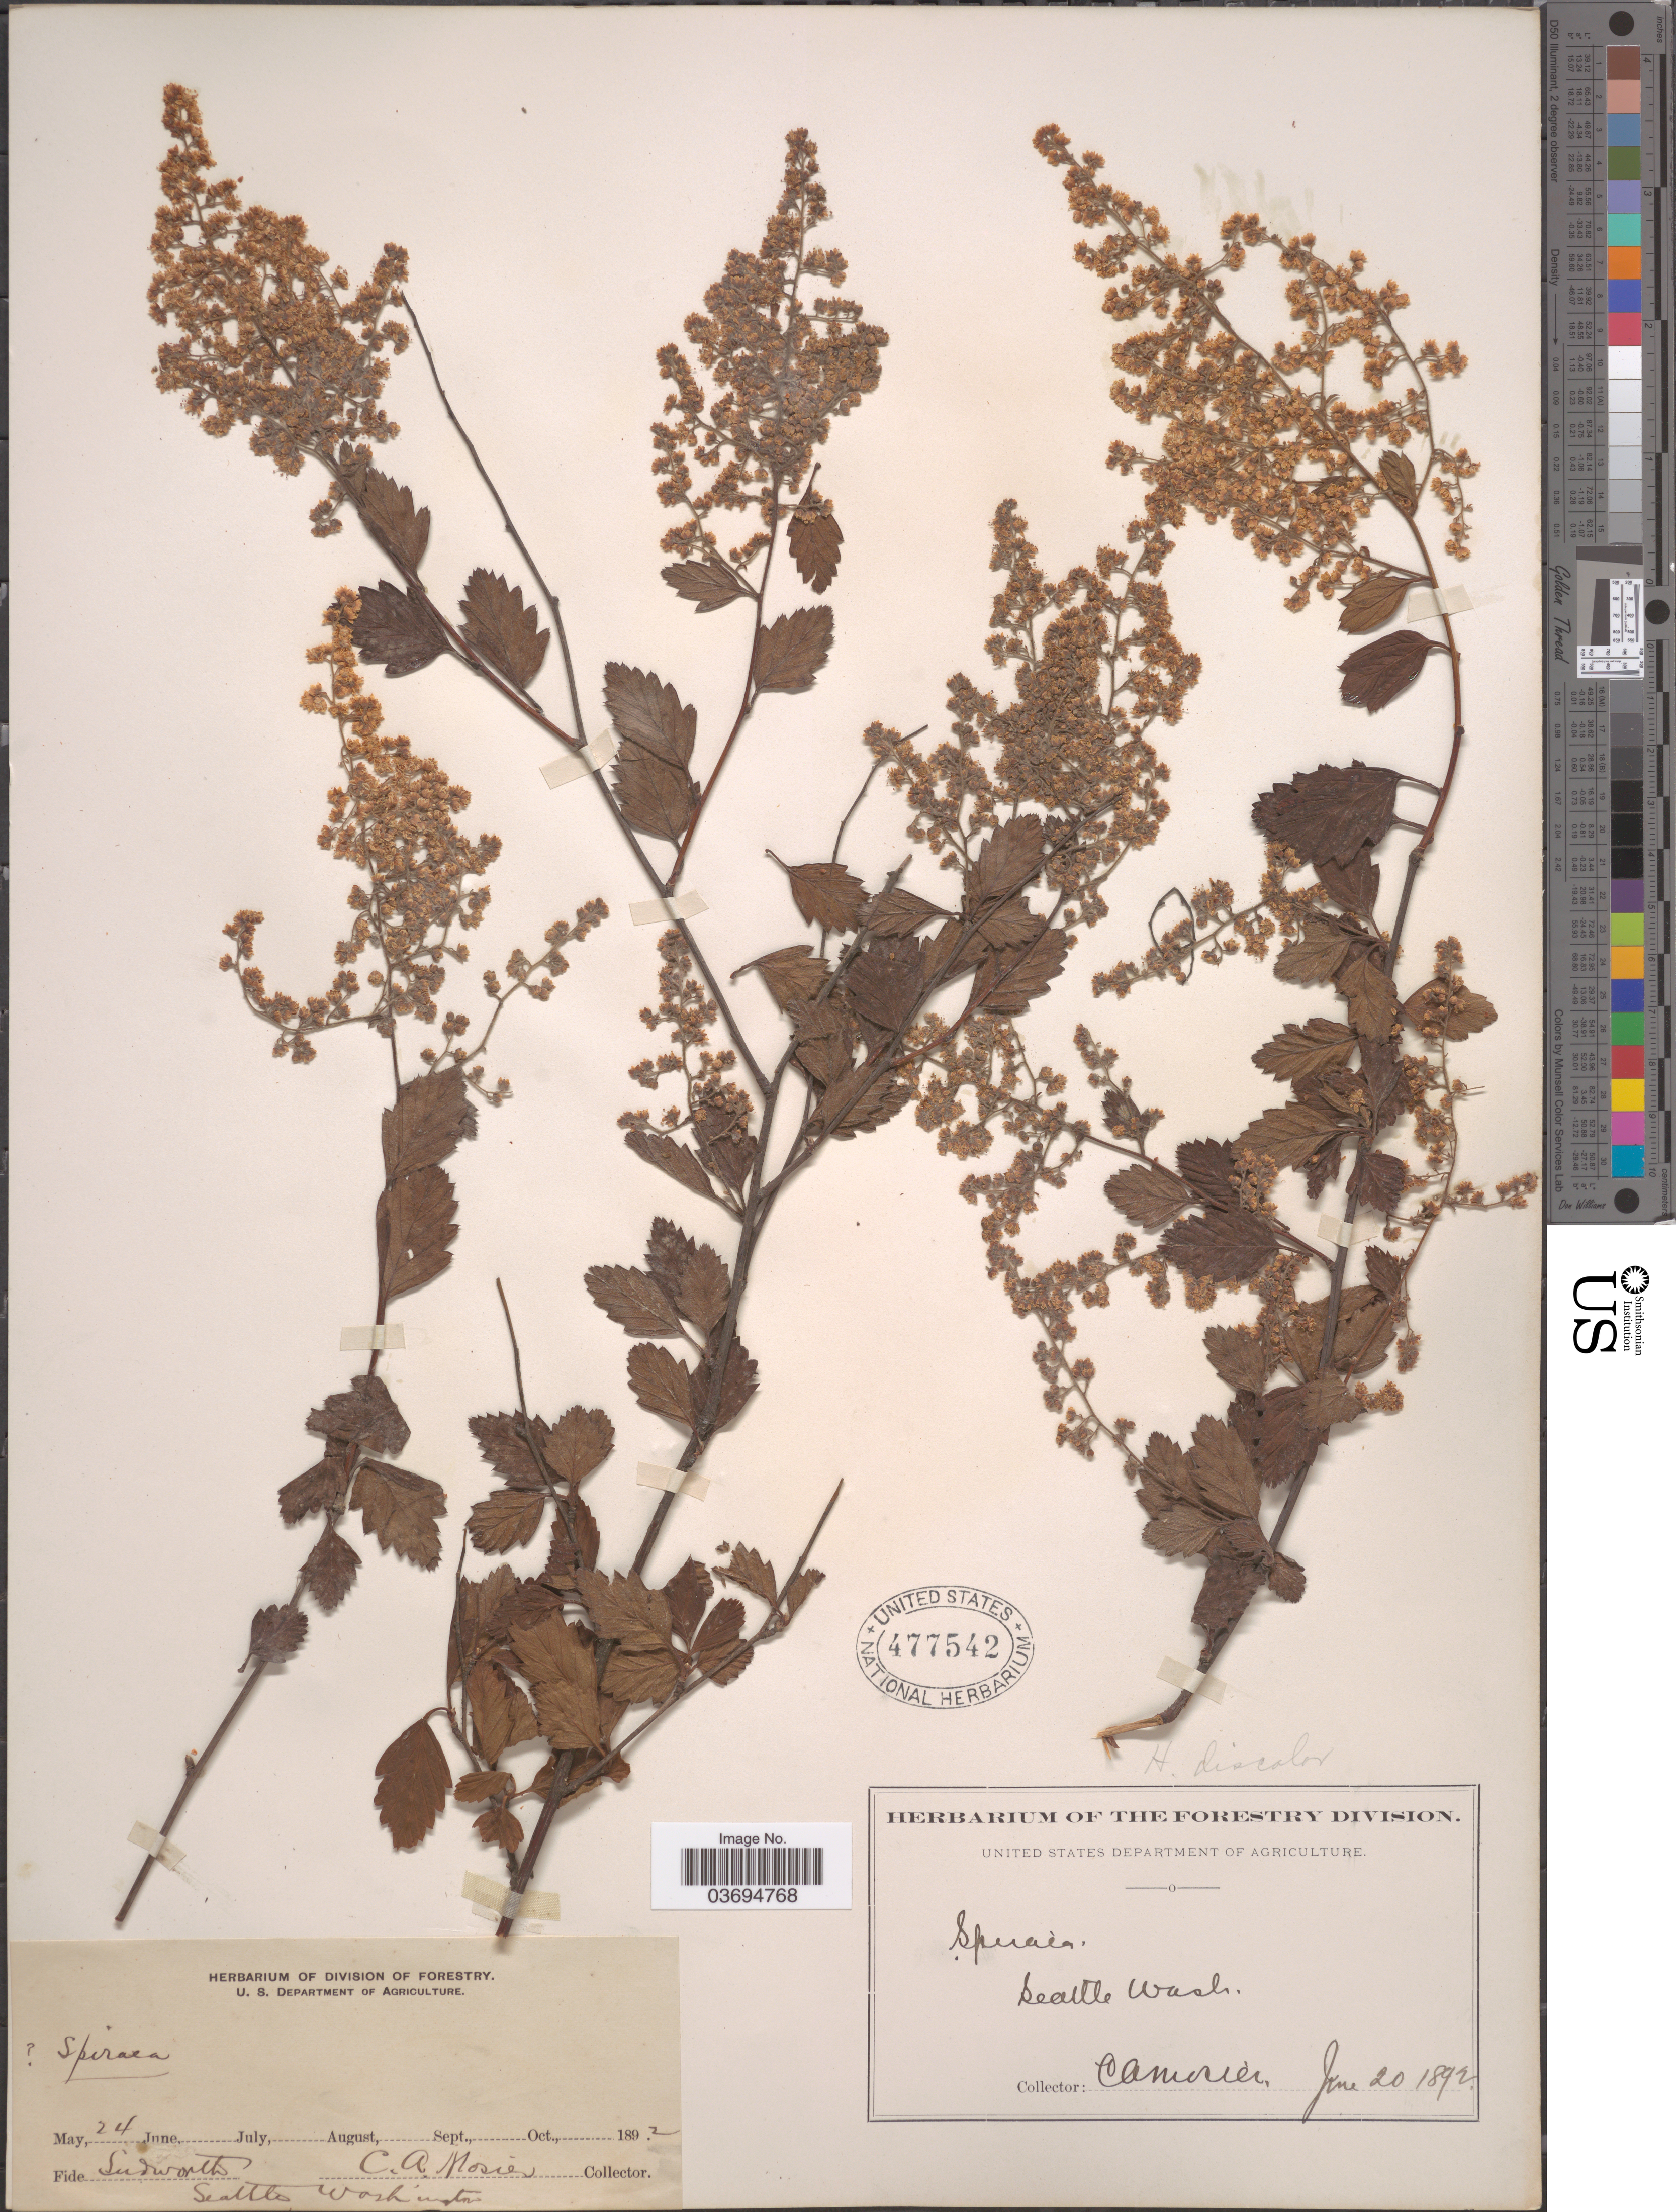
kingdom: Plantae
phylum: Tracheophyta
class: Magnoliopsida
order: Rosales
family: Rosaceae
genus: Holodiscus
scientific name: Holodiscus discolor var. discolor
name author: (Pursh) Maxim.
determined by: Strong, Mark T., (BOT), Smithsonian Institution - National Museum of Natural History (UNITED STATES)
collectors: C. A. Mosier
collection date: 1892-05-24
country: United States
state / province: Washington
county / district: King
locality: Seattle.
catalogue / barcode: US 477542